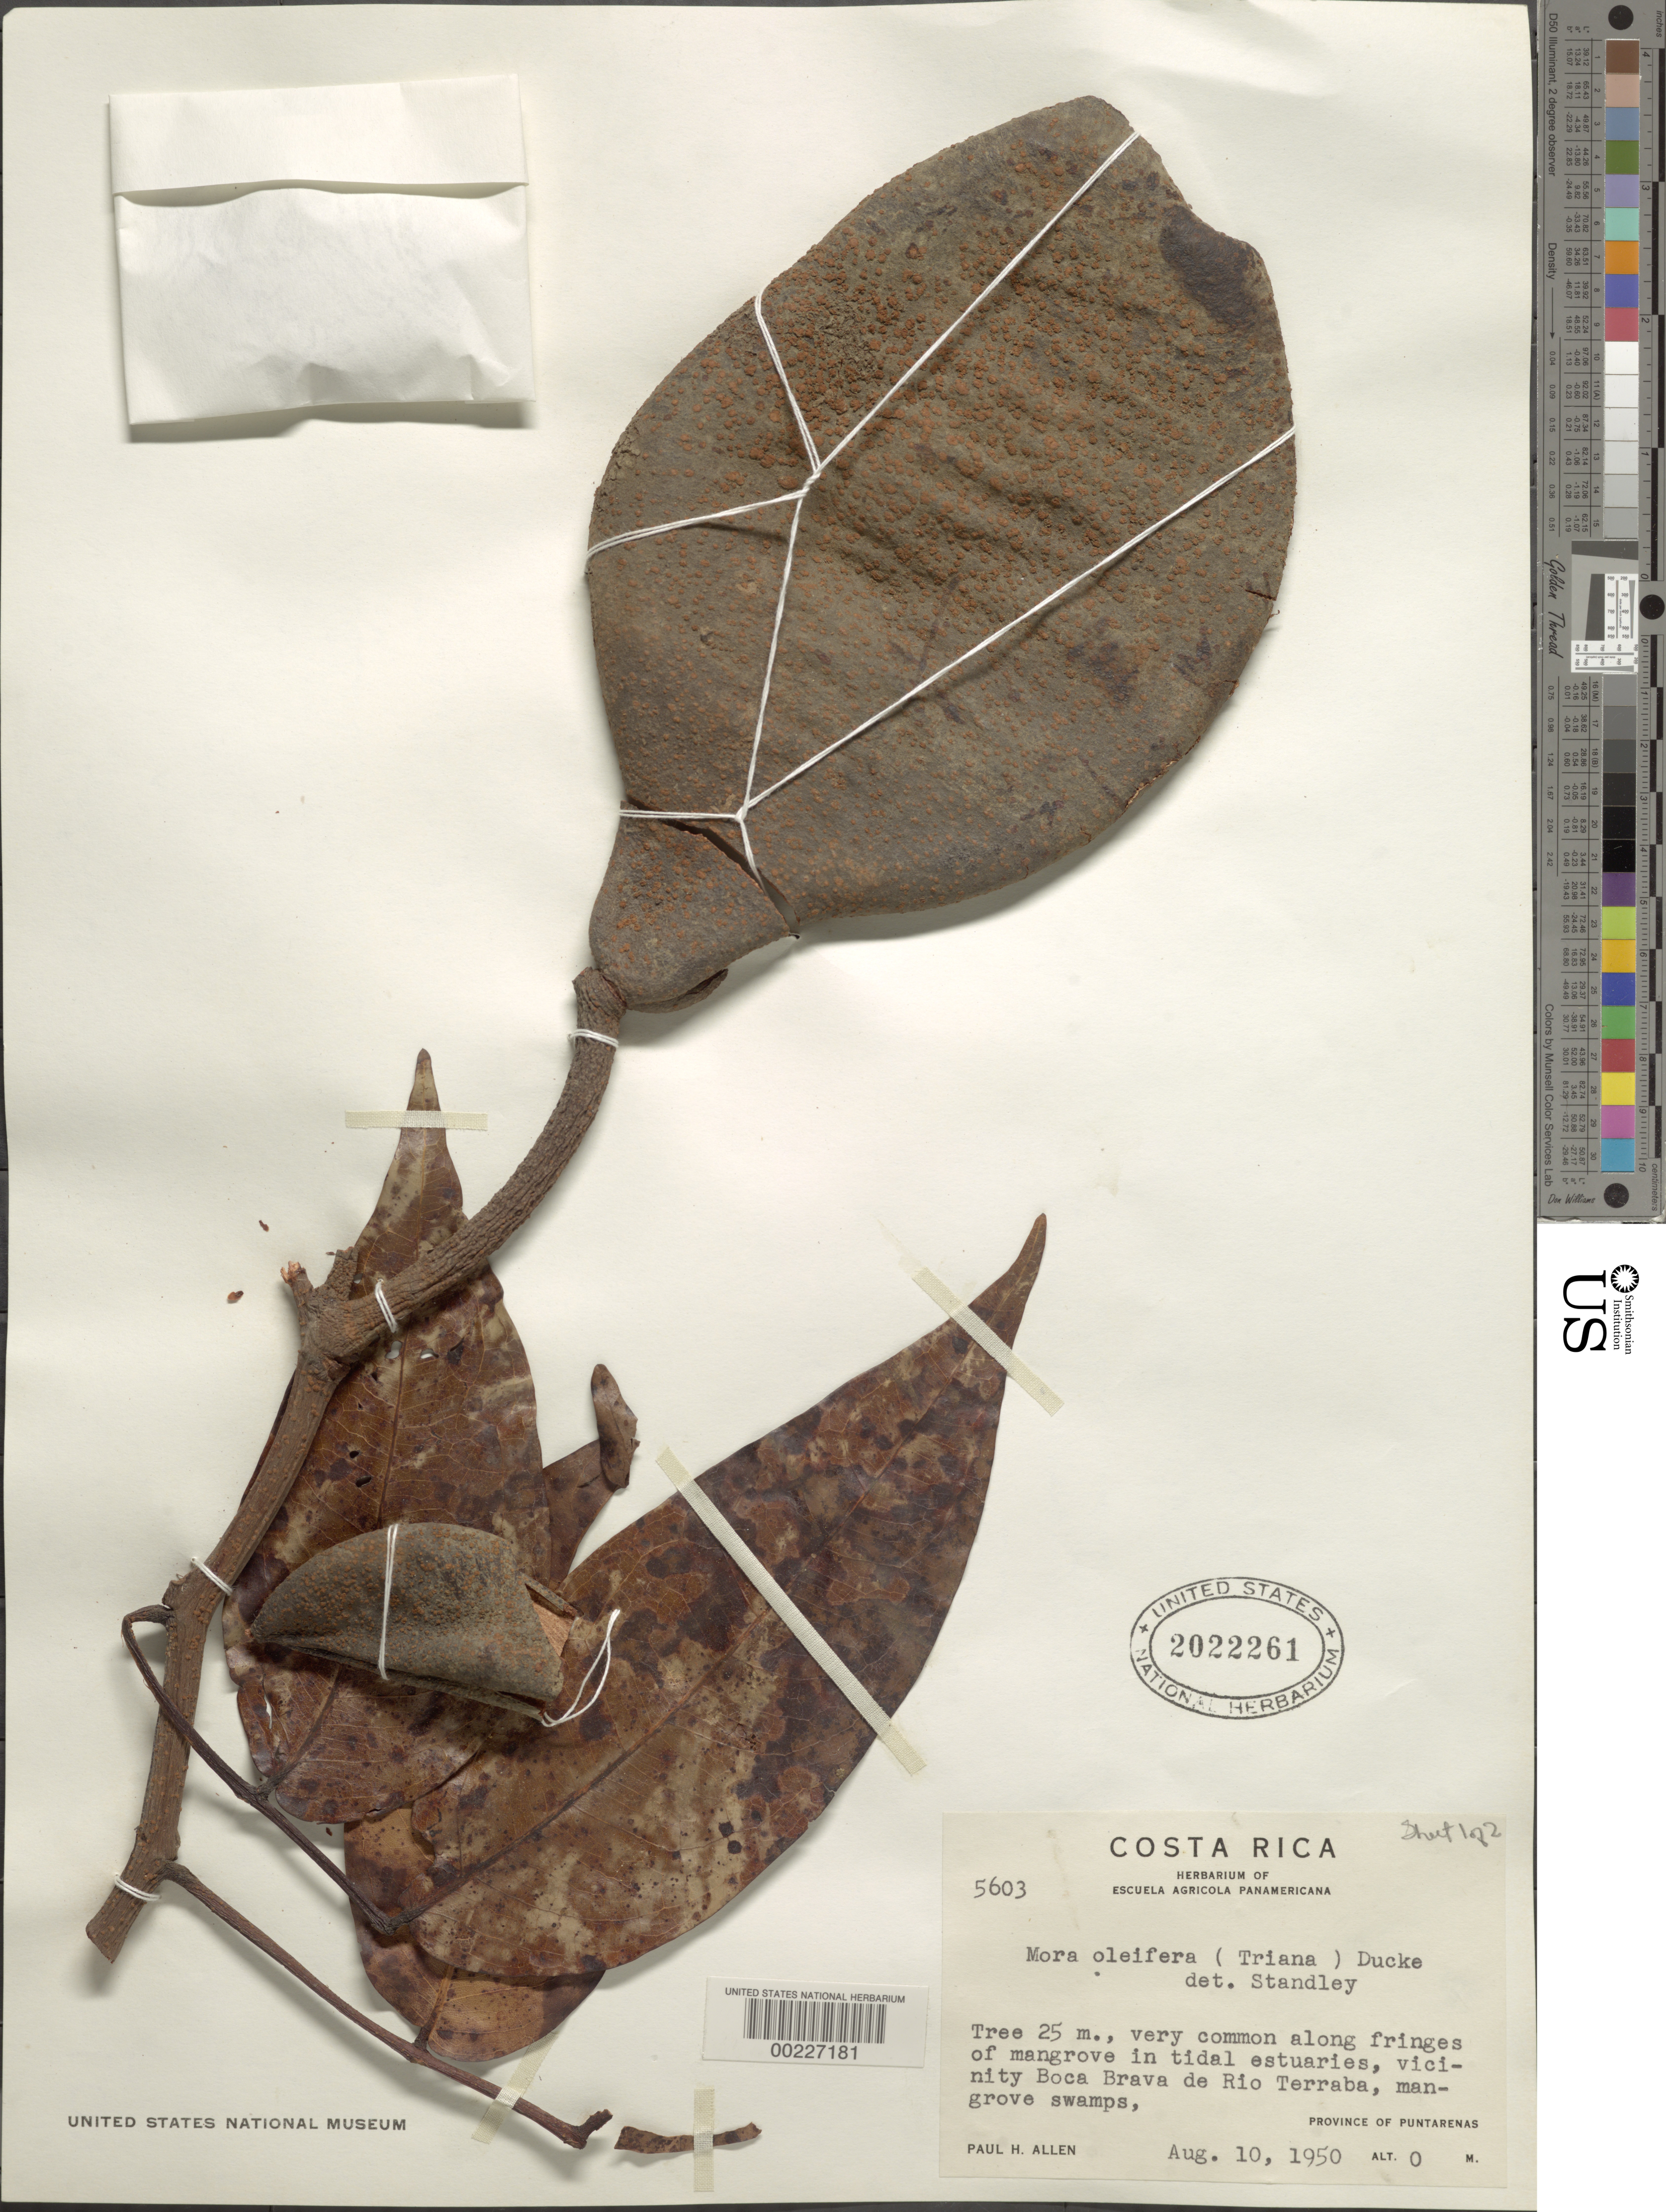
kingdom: Plantae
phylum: Tracheophyta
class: Magnoliopsida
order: Fabales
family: Fabaceae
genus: Mora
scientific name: Mora oleifera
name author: (Triana ex Hemsl.) Ducke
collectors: P. H. Allen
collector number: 5603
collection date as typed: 10 Aug 1950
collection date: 1950-08-10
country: Costa Rica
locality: Vicinity of Boca Brava de Rio Terralba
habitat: Along fringes of mangrove in tidal estuaries, mangrove swamps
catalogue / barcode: US 2022261